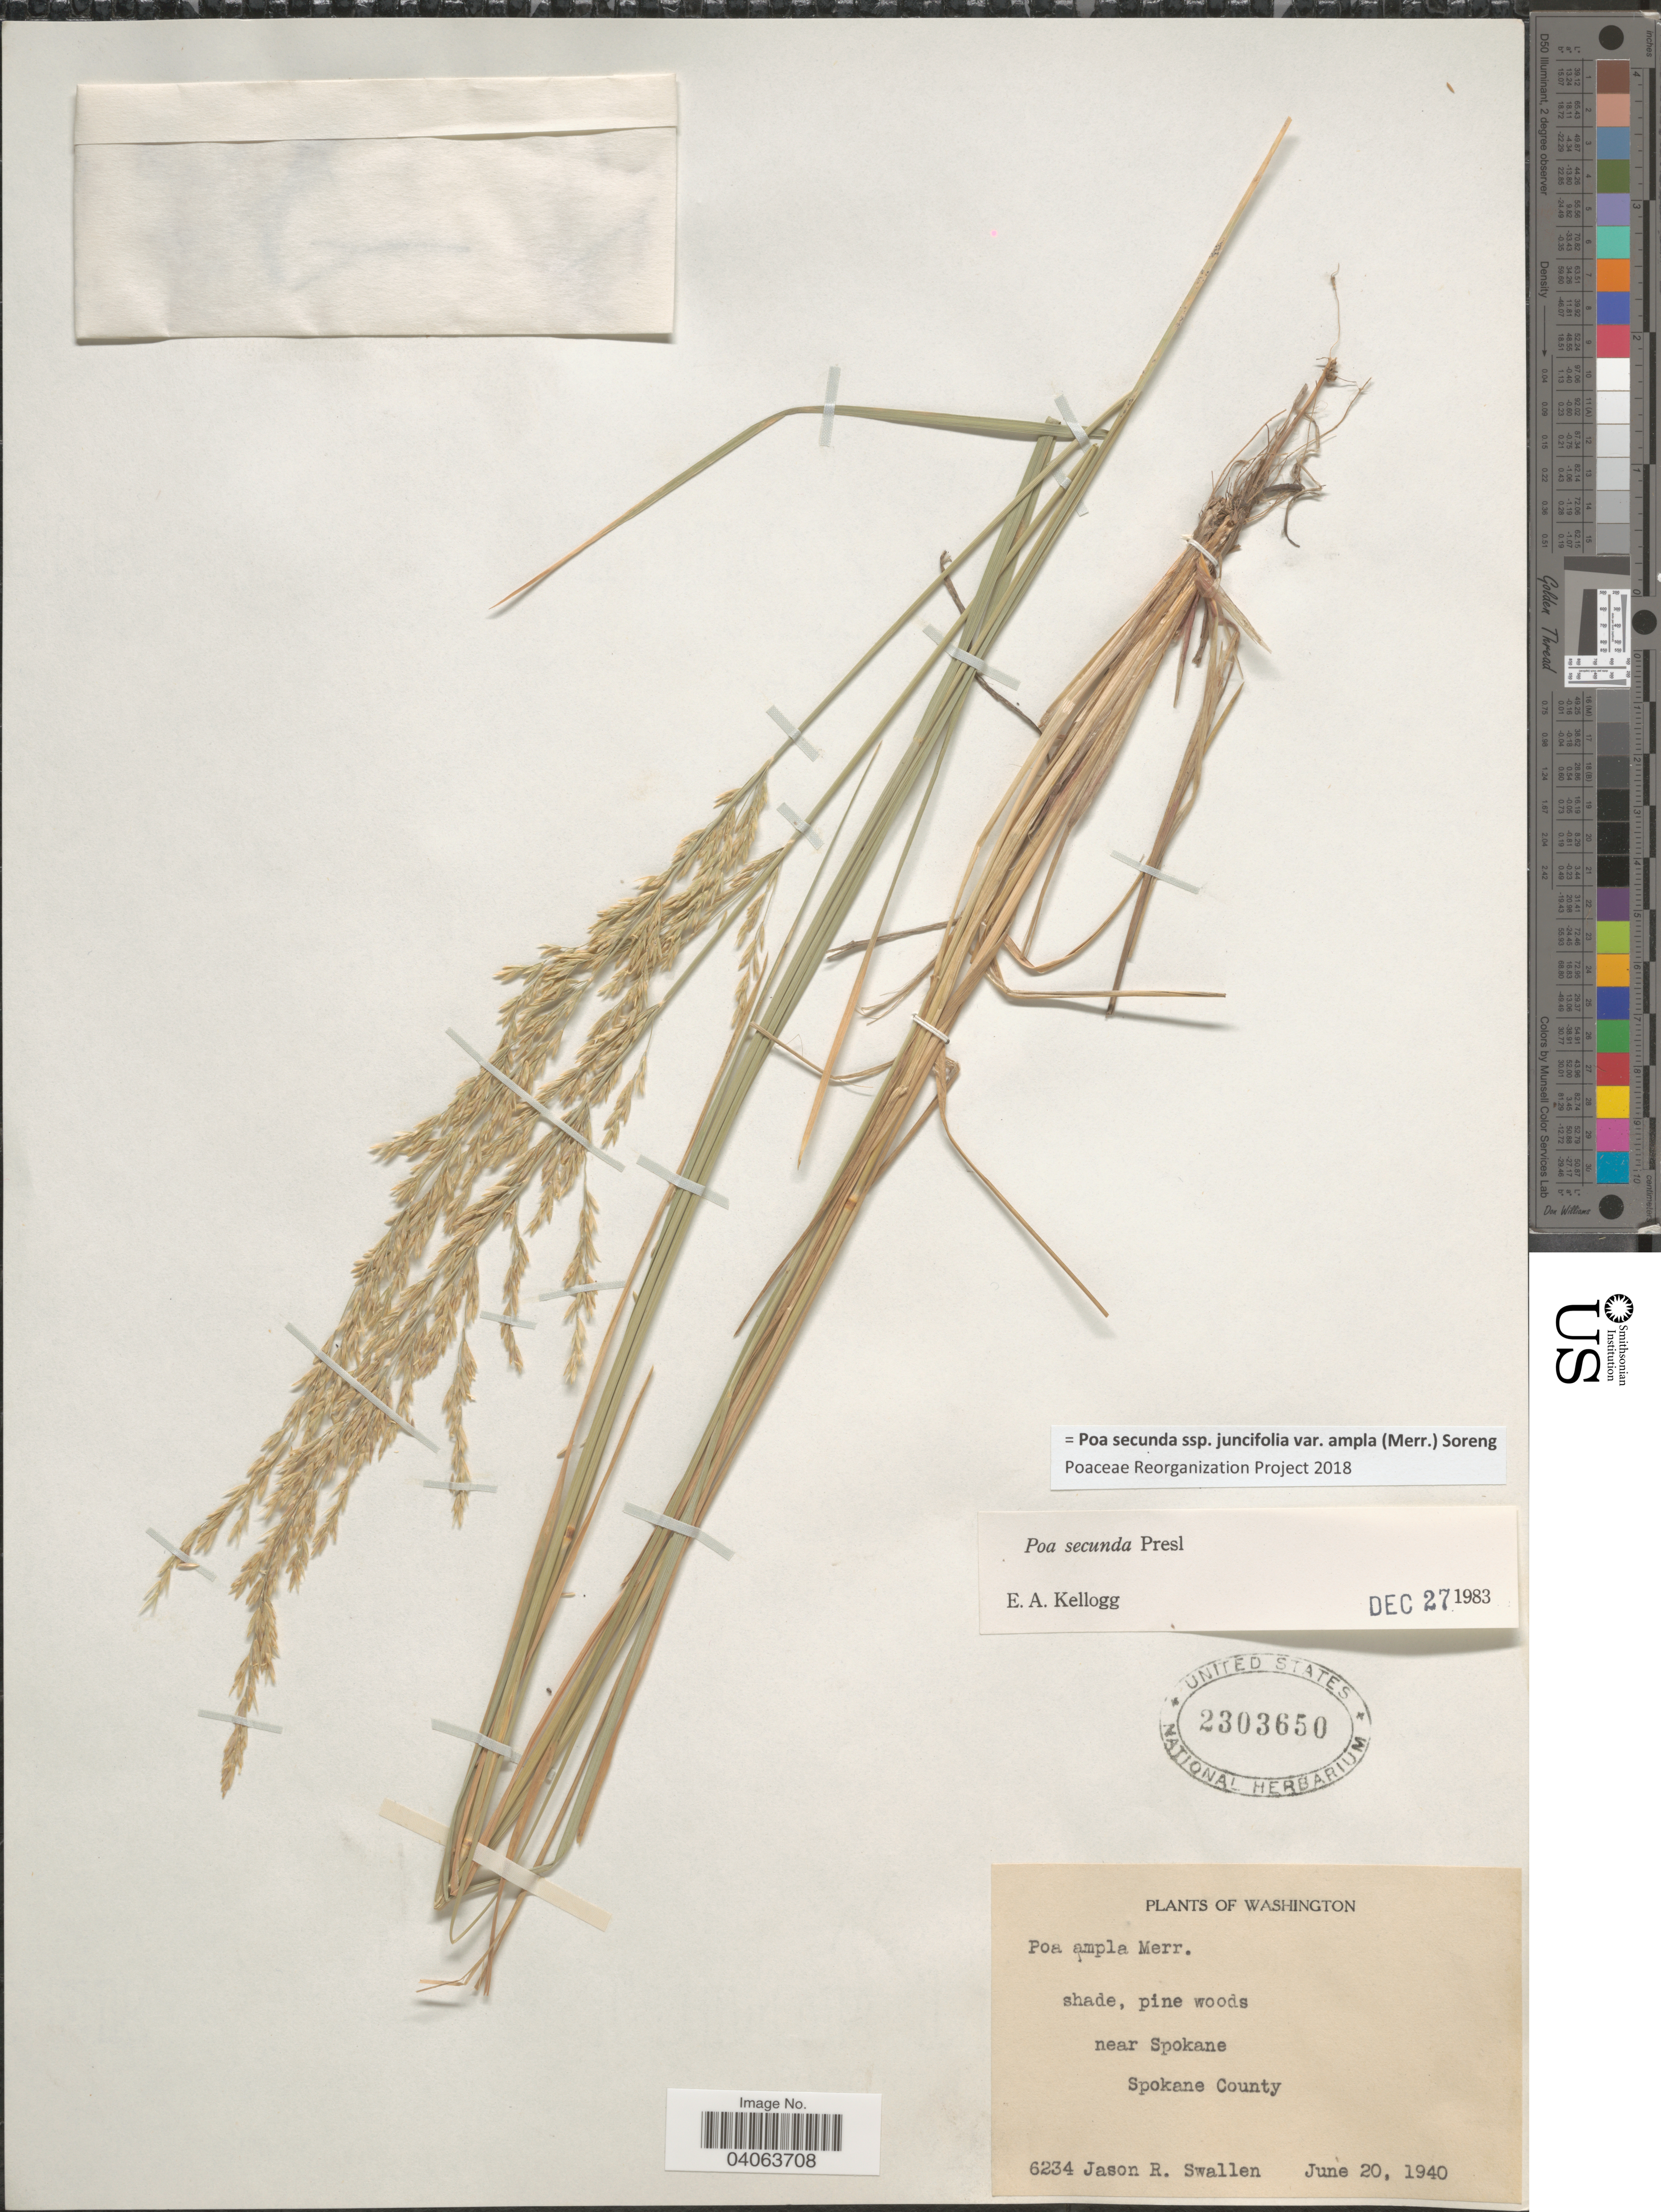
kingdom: Plantae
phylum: Tracheophyta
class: Liliopsida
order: Poales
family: Poaceae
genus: Poa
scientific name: Poa secunda subsp. juncifolia var. ampla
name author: (Merr.) Soreng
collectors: J. R. Swallen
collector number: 6234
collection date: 1940-06-20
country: United States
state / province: Washington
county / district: Spokane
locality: Shade, pine woods near Spokane. Spokane County.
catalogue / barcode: US 2303650